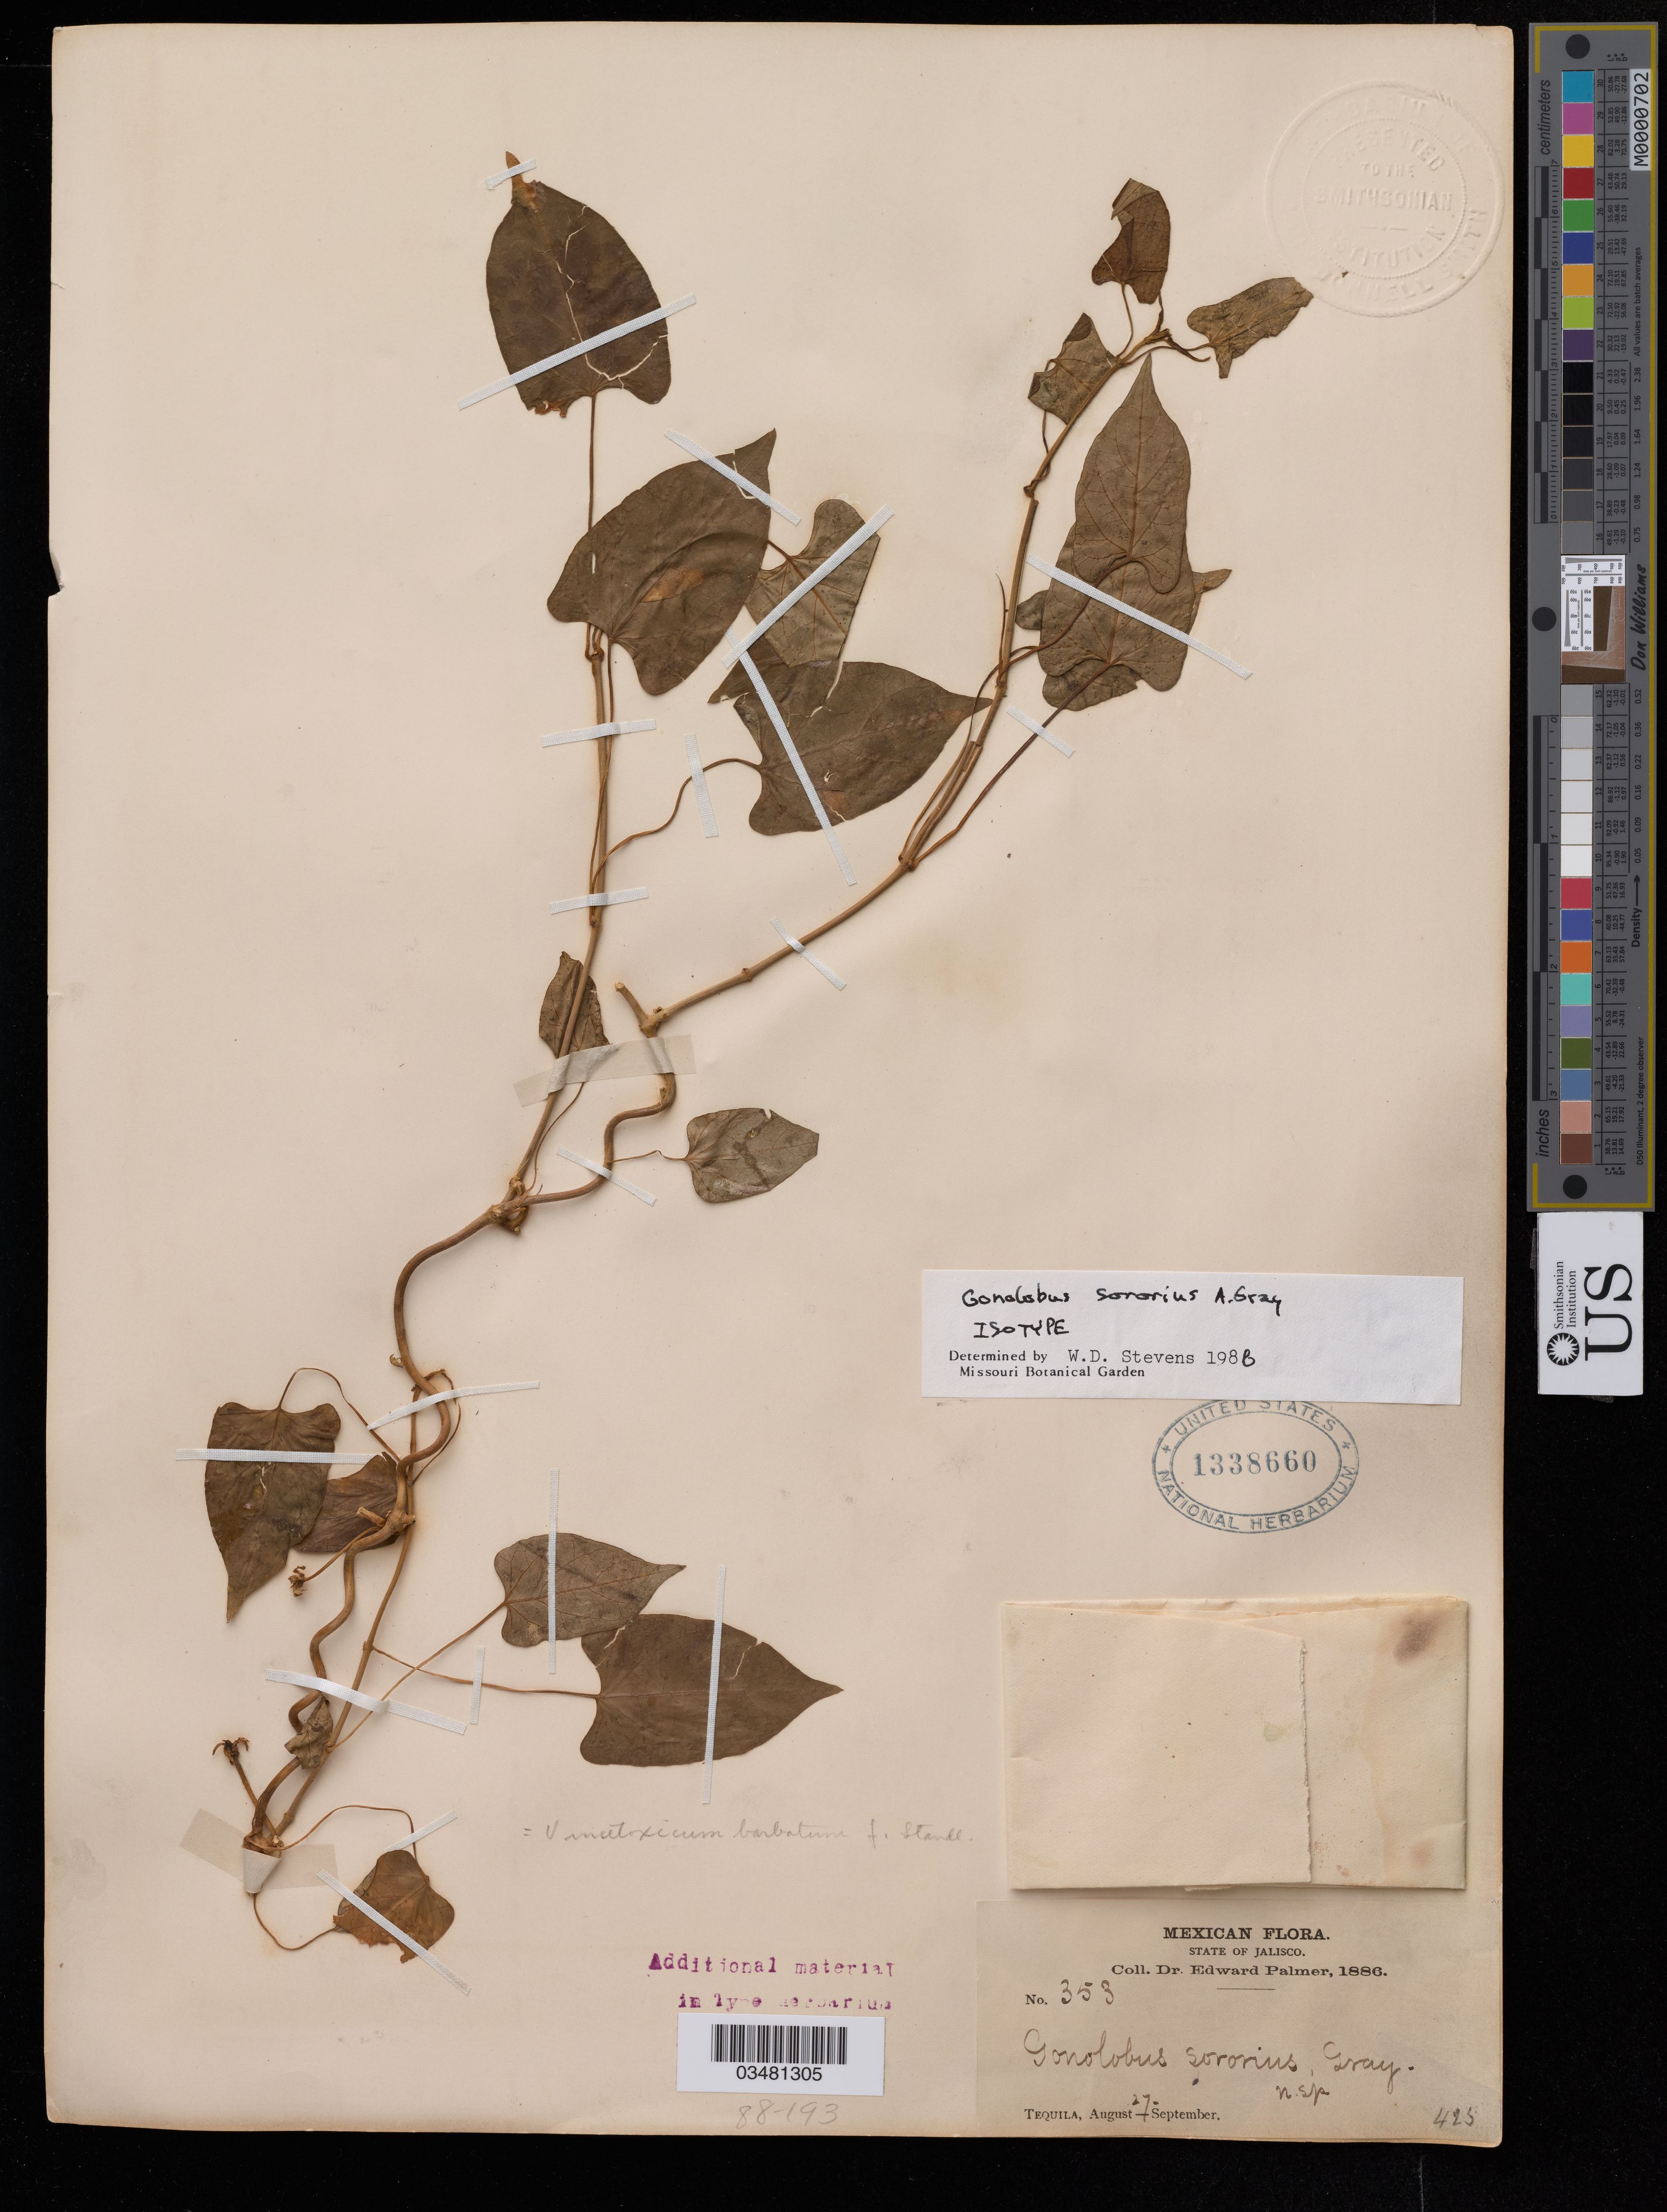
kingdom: Plantae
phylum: Tracheophyta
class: Magnoliopsida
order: Gentianales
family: Apocynaceae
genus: Gonolobus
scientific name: Gonolobus sororius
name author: A. Gray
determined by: Stevens, W. Douglas, Missouri Botanical Garden (MO)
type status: Isotype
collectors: E. Palmer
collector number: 353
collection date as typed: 27 Aug 1886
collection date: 1886-08-27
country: Mexico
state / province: Jalisco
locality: Tequila, Jalisco.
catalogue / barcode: US 1338660